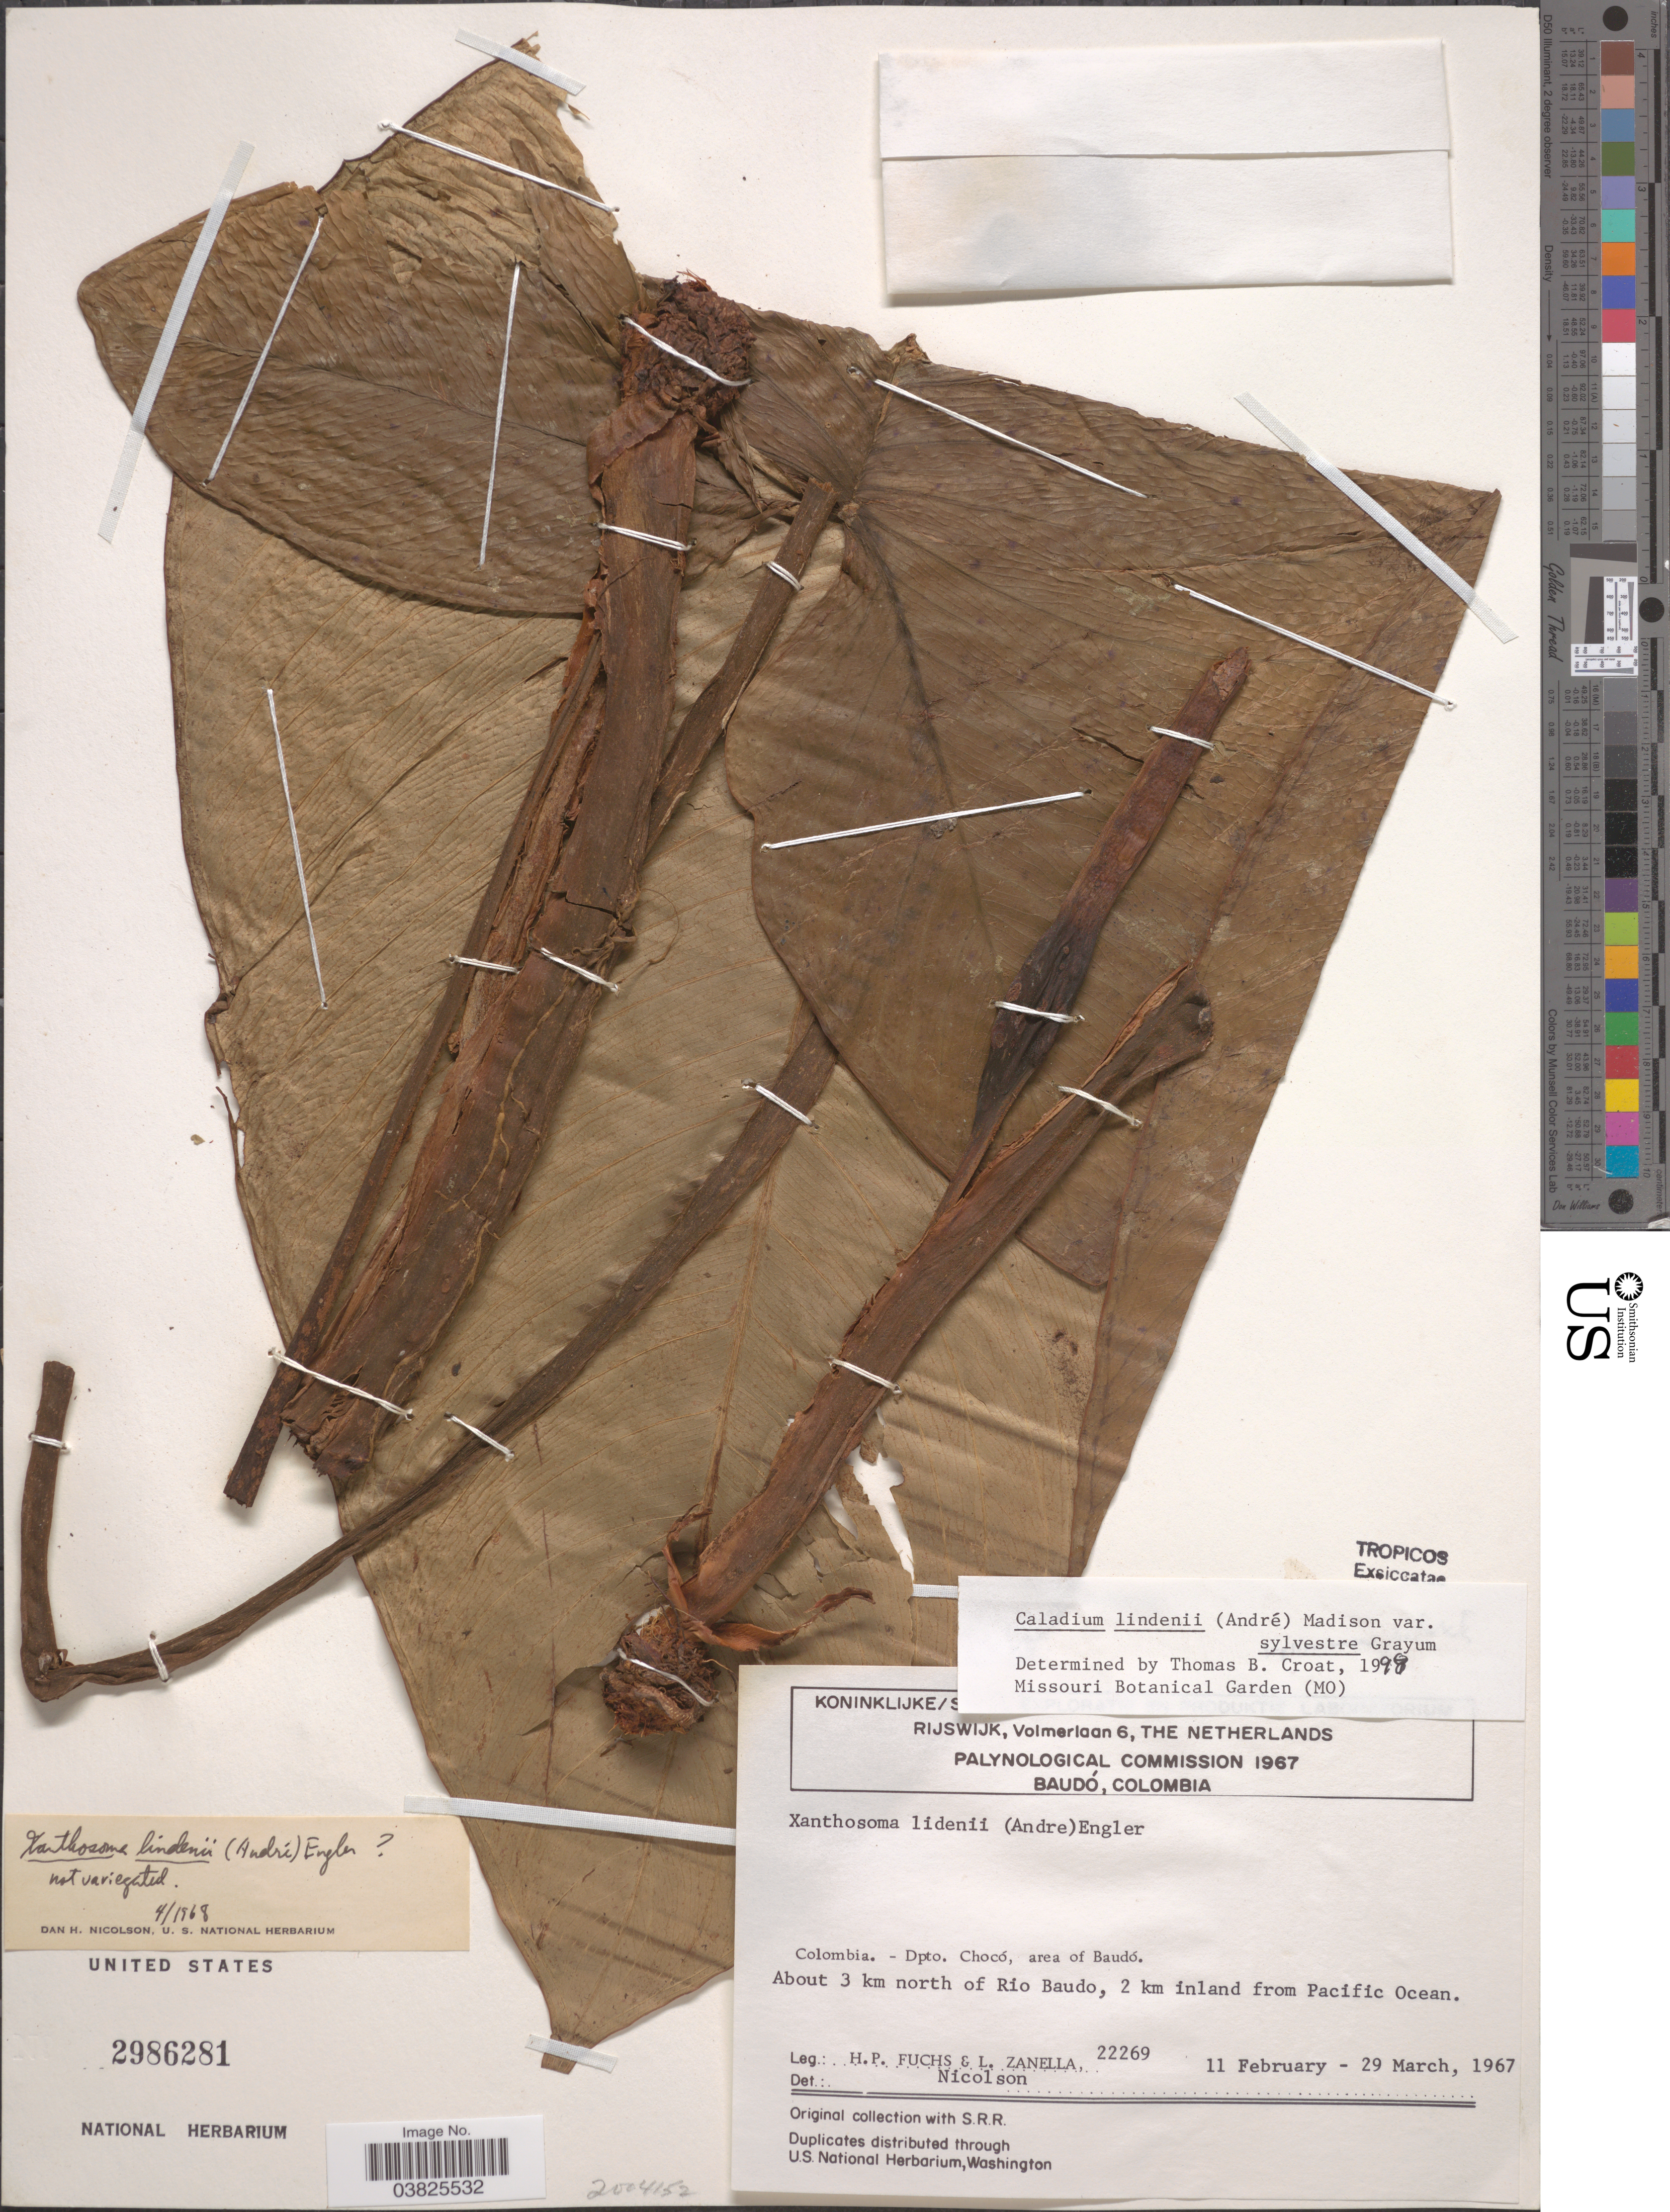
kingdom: Plantae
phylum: Tracheophyta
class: Liliopsida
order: Alismatales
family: Araceae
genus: Caladium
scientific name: Caladium lindenii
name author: (André) Madison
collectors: H. P. Fuchs & L. Zanella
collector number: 22269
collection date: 1967-02-11/1967-03-29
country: Colombia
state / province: Chocó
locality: Dpto. Chocó, area of Baudó. About 3 km north of Rio Baudo, 2 km inland from Pacific Ocean.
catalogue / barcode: US 2986281